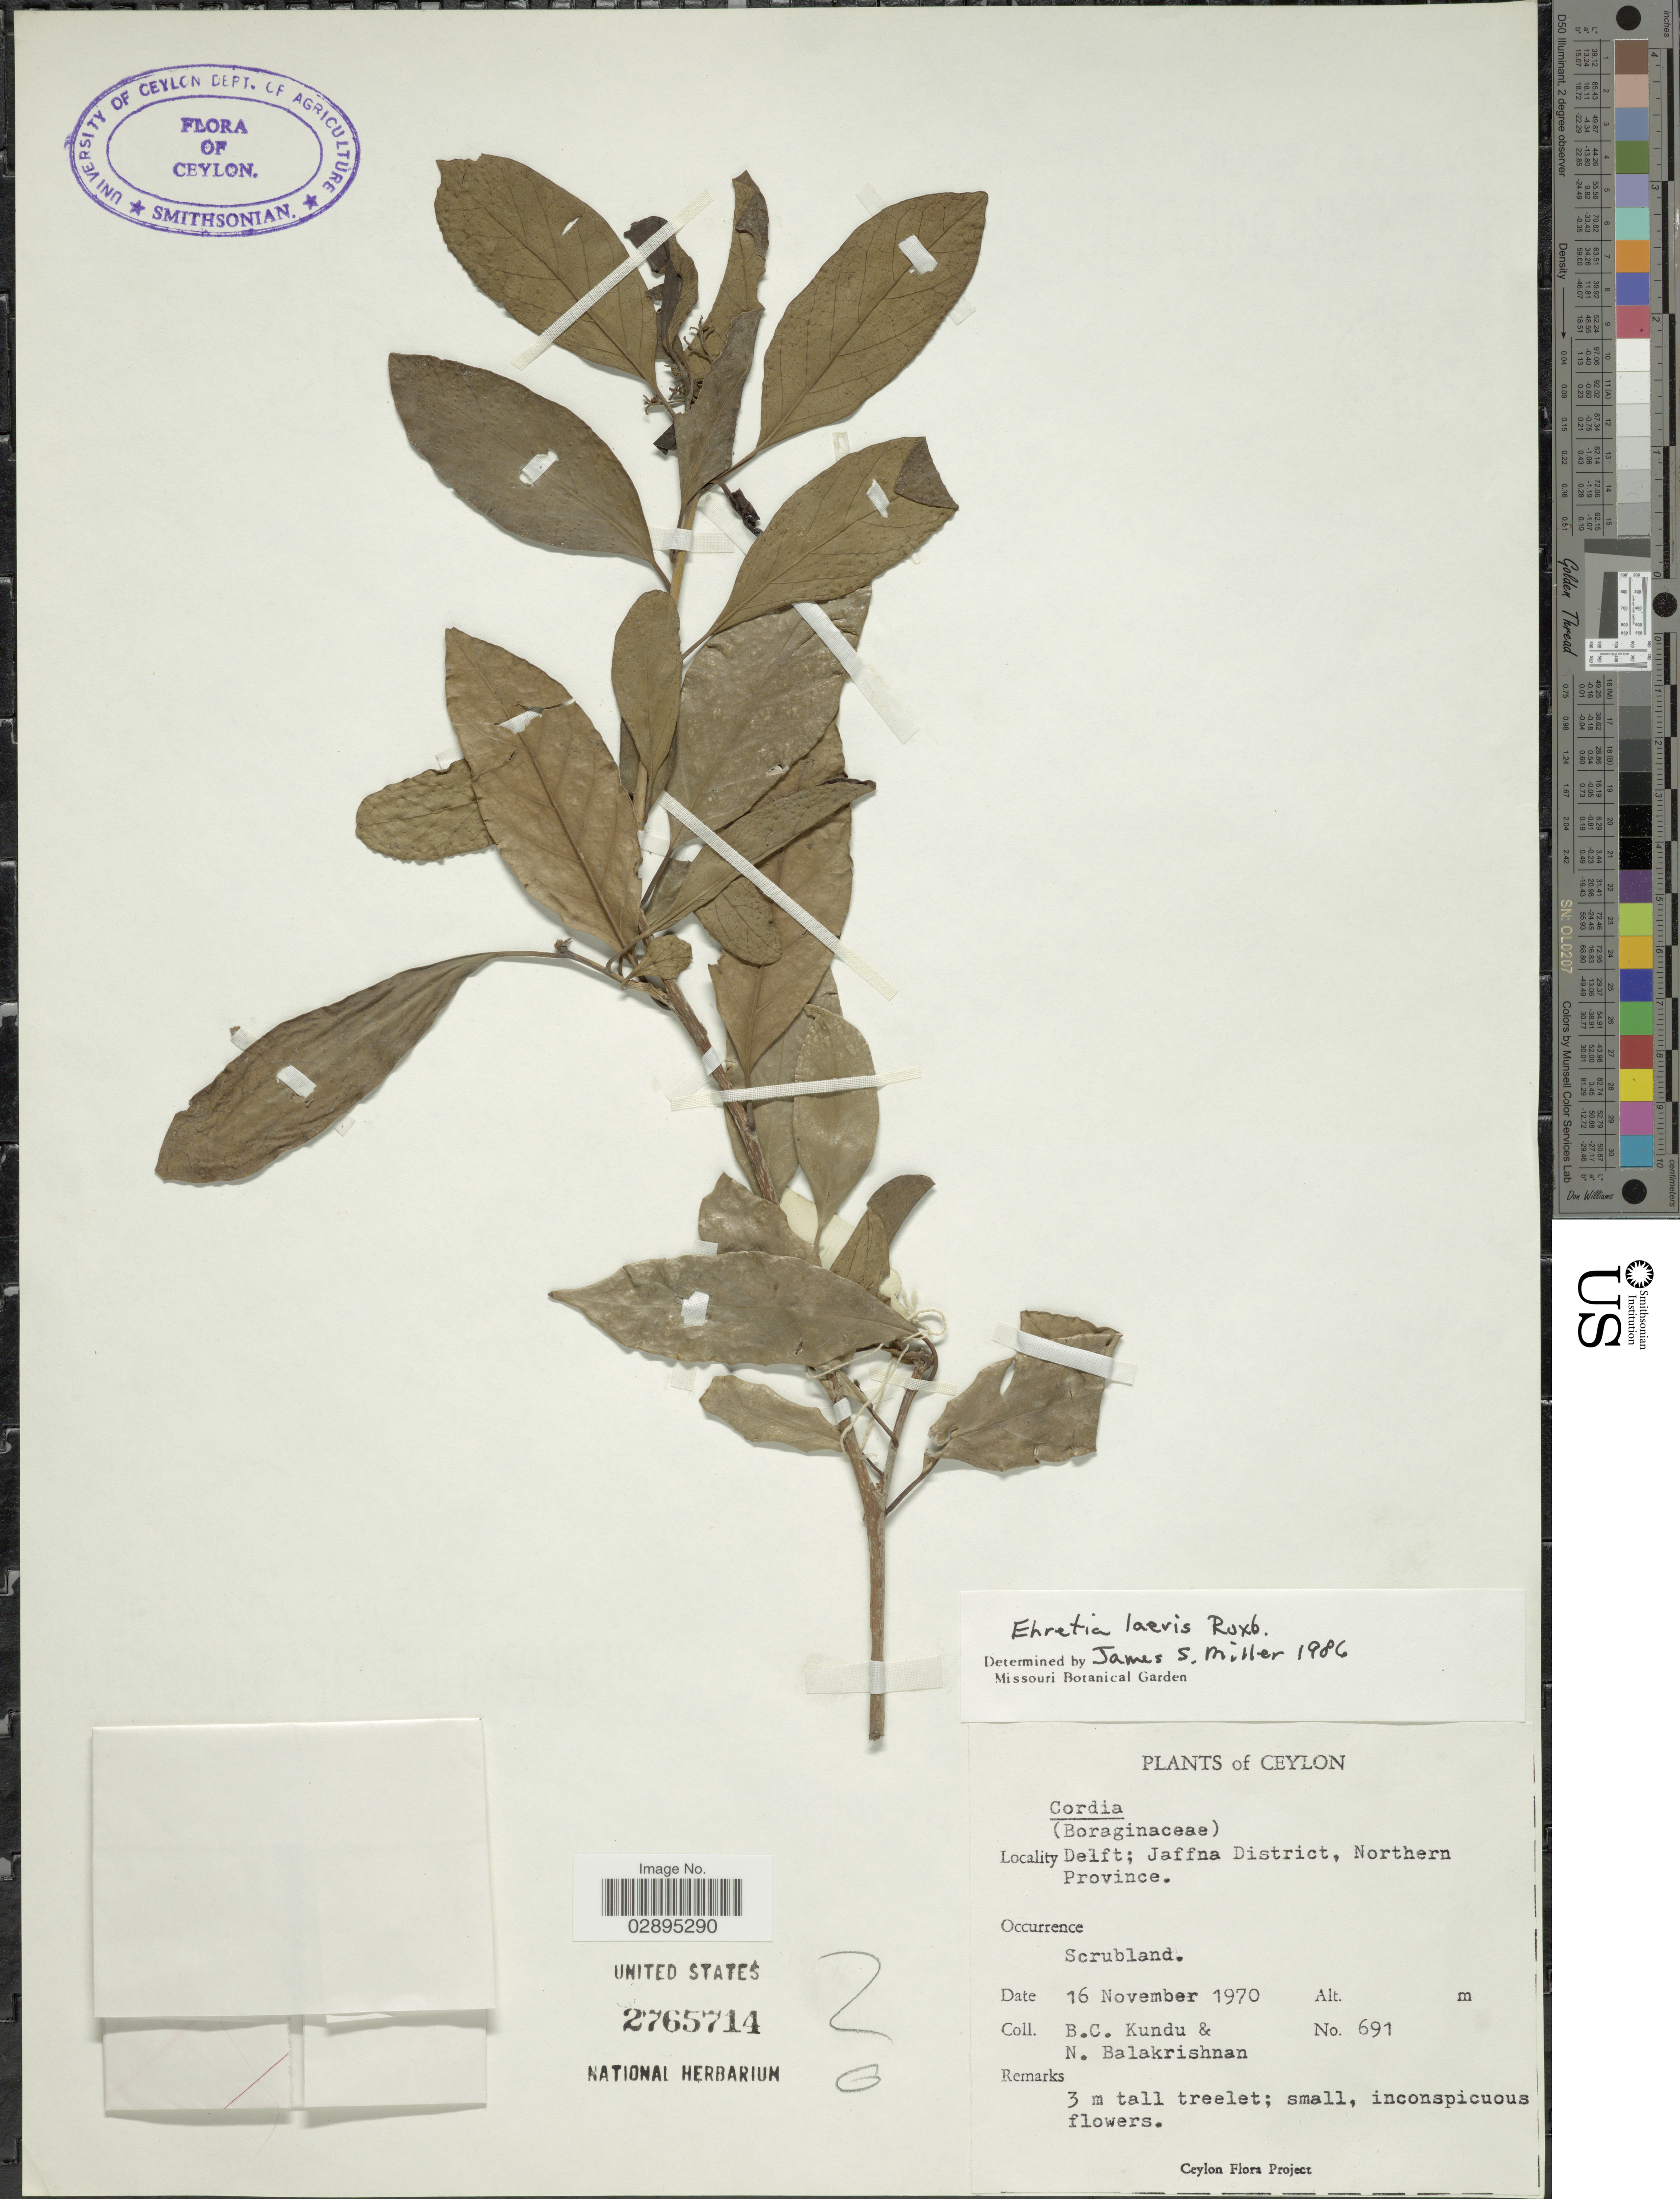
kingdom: Plantae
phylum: Tracheophyta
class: Magnoliopsida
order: Boraginales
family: Ehretiaceae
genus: Ehretia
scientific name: Ehretia laevis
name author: Roxb.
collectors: B. C. Kundu & N. Balakrishnan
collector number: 691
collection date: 1970-11-16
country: Sri Lanka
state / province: Northern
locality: Delft; Jaffna District. Ceylon.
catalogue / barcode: US 2765714